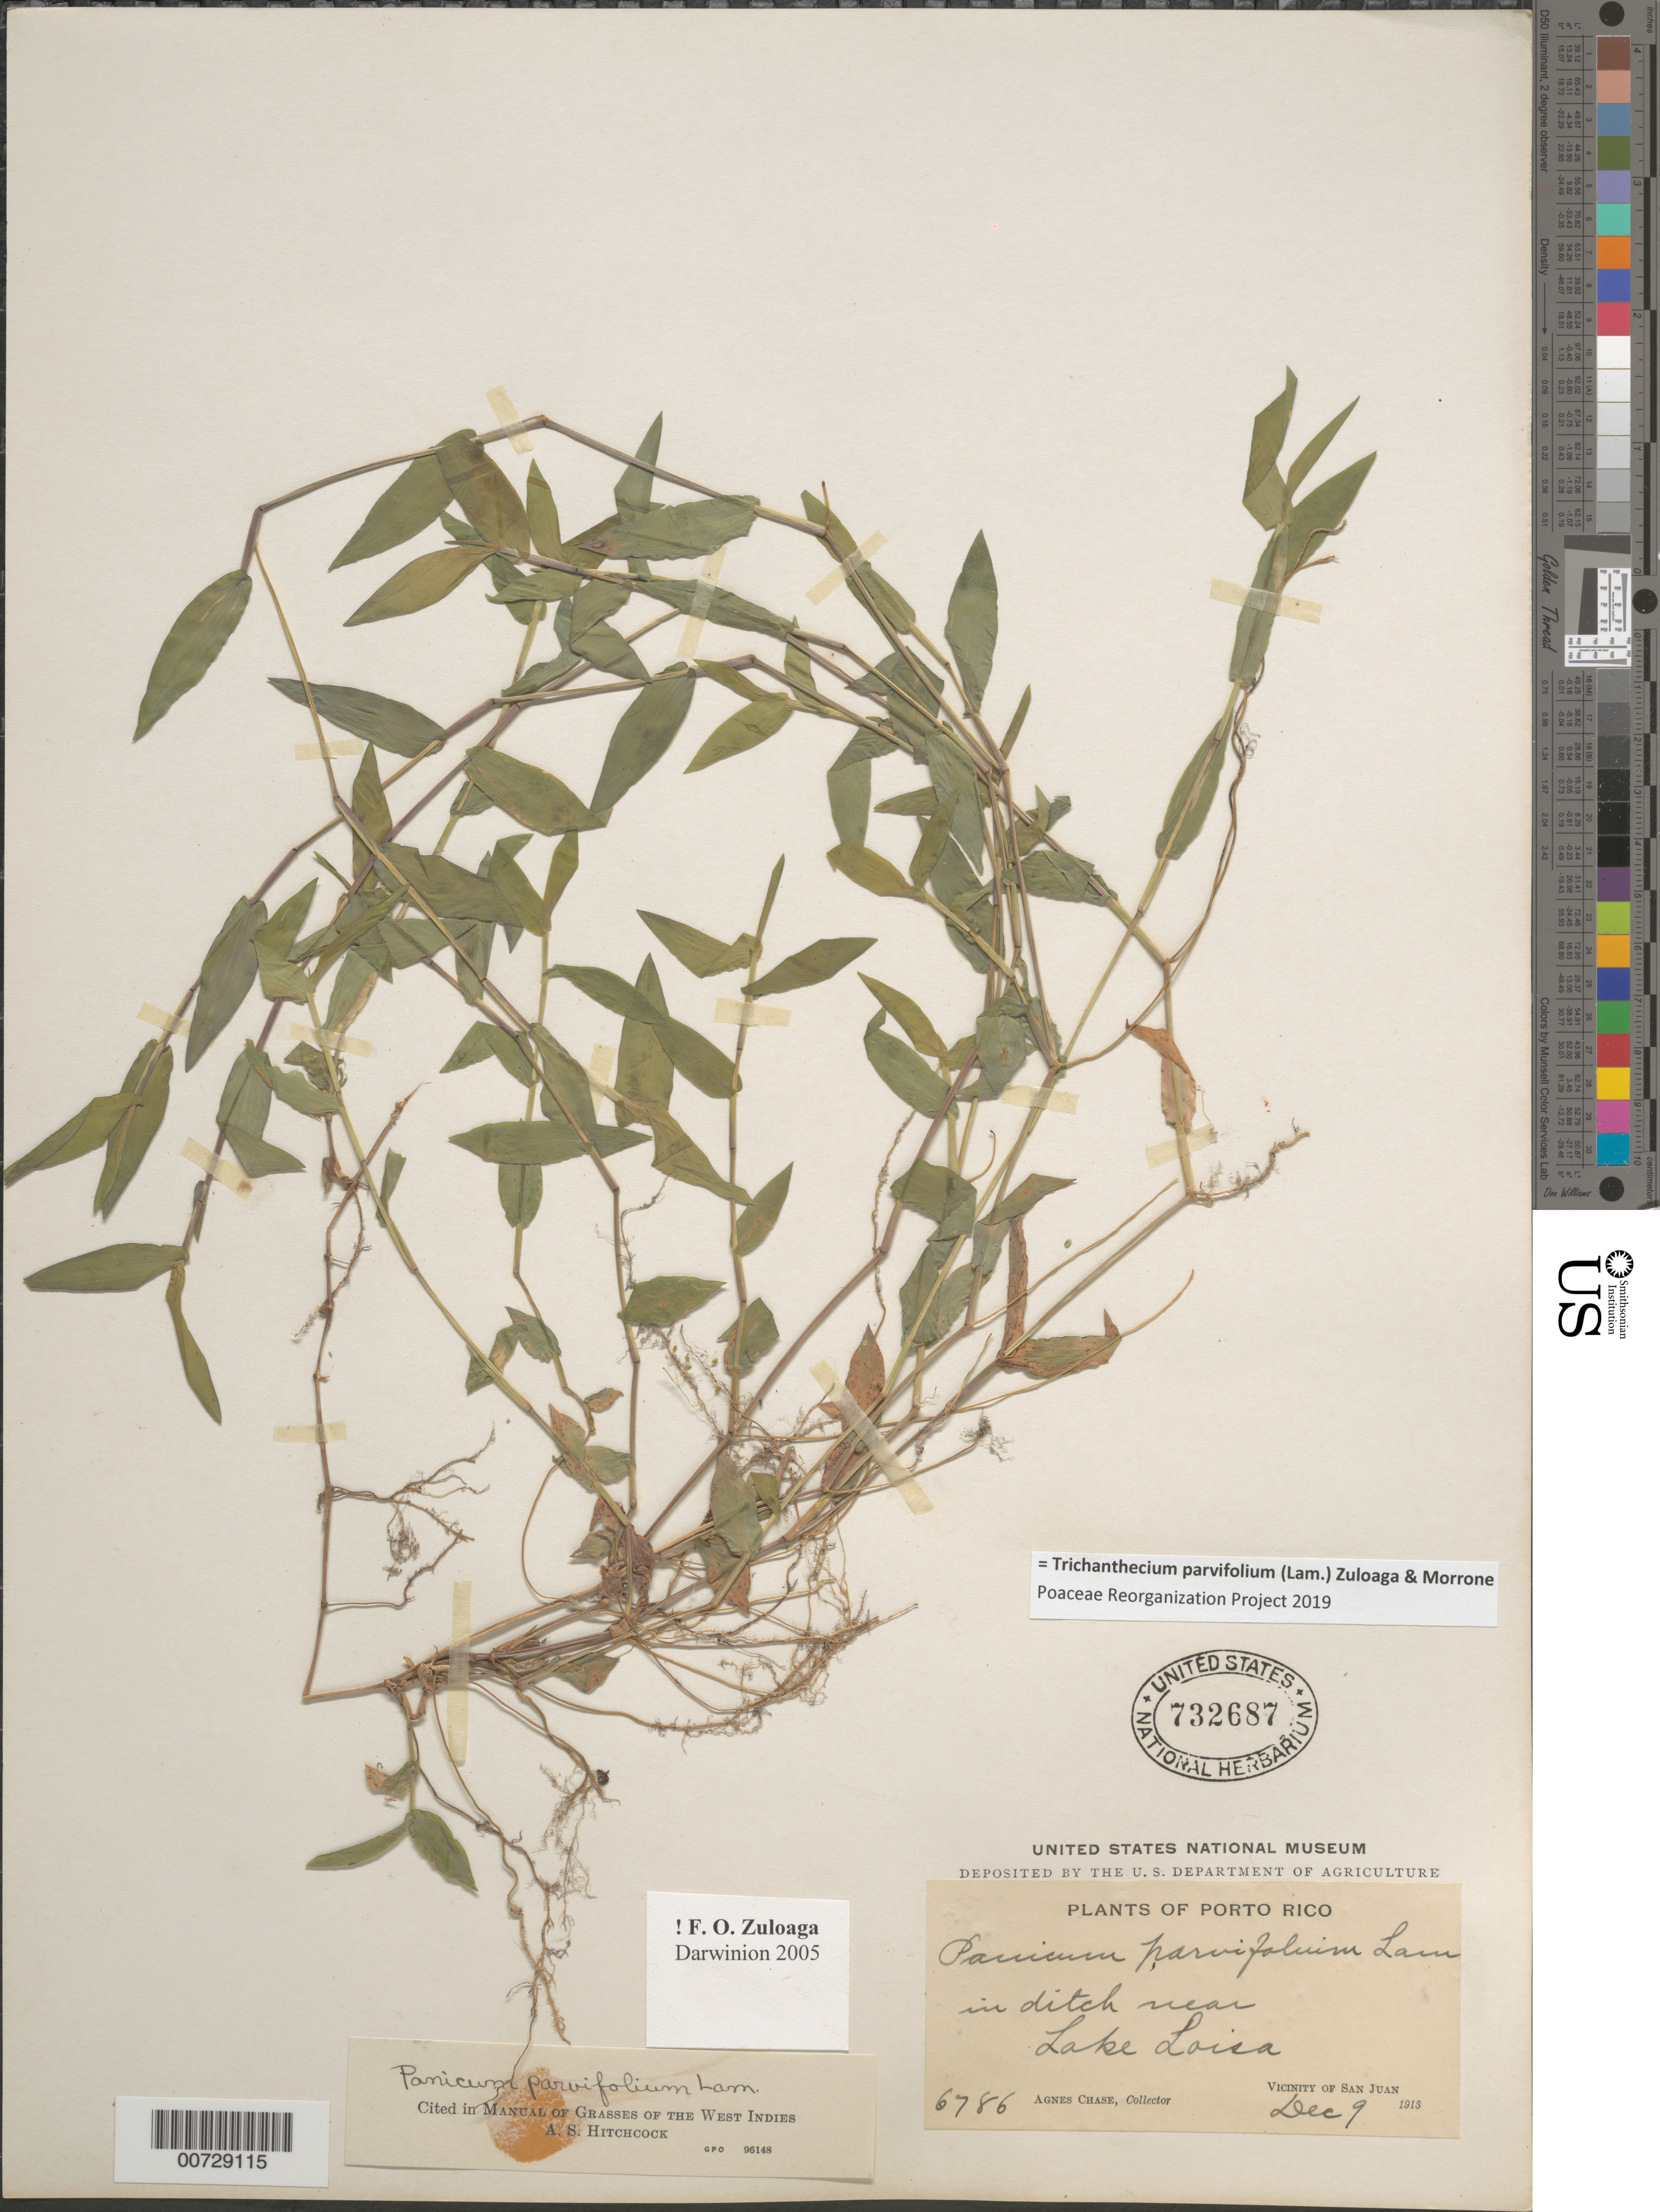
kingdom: Plantae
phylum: Tracheophyta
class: Liliopsida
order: Poales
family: Poaceae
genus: Panicum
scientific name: Panicum parvifolium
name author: Lam.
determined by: Hitchcock, Albert S.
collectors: A. Chase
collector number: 6786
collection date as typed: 09 Dec 1913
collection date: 1913-12-09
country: Puerto Rico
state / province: San Juan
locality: San Juan, vic of; Lake Loisa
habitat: In ditch near Lake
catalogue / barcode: US 732687